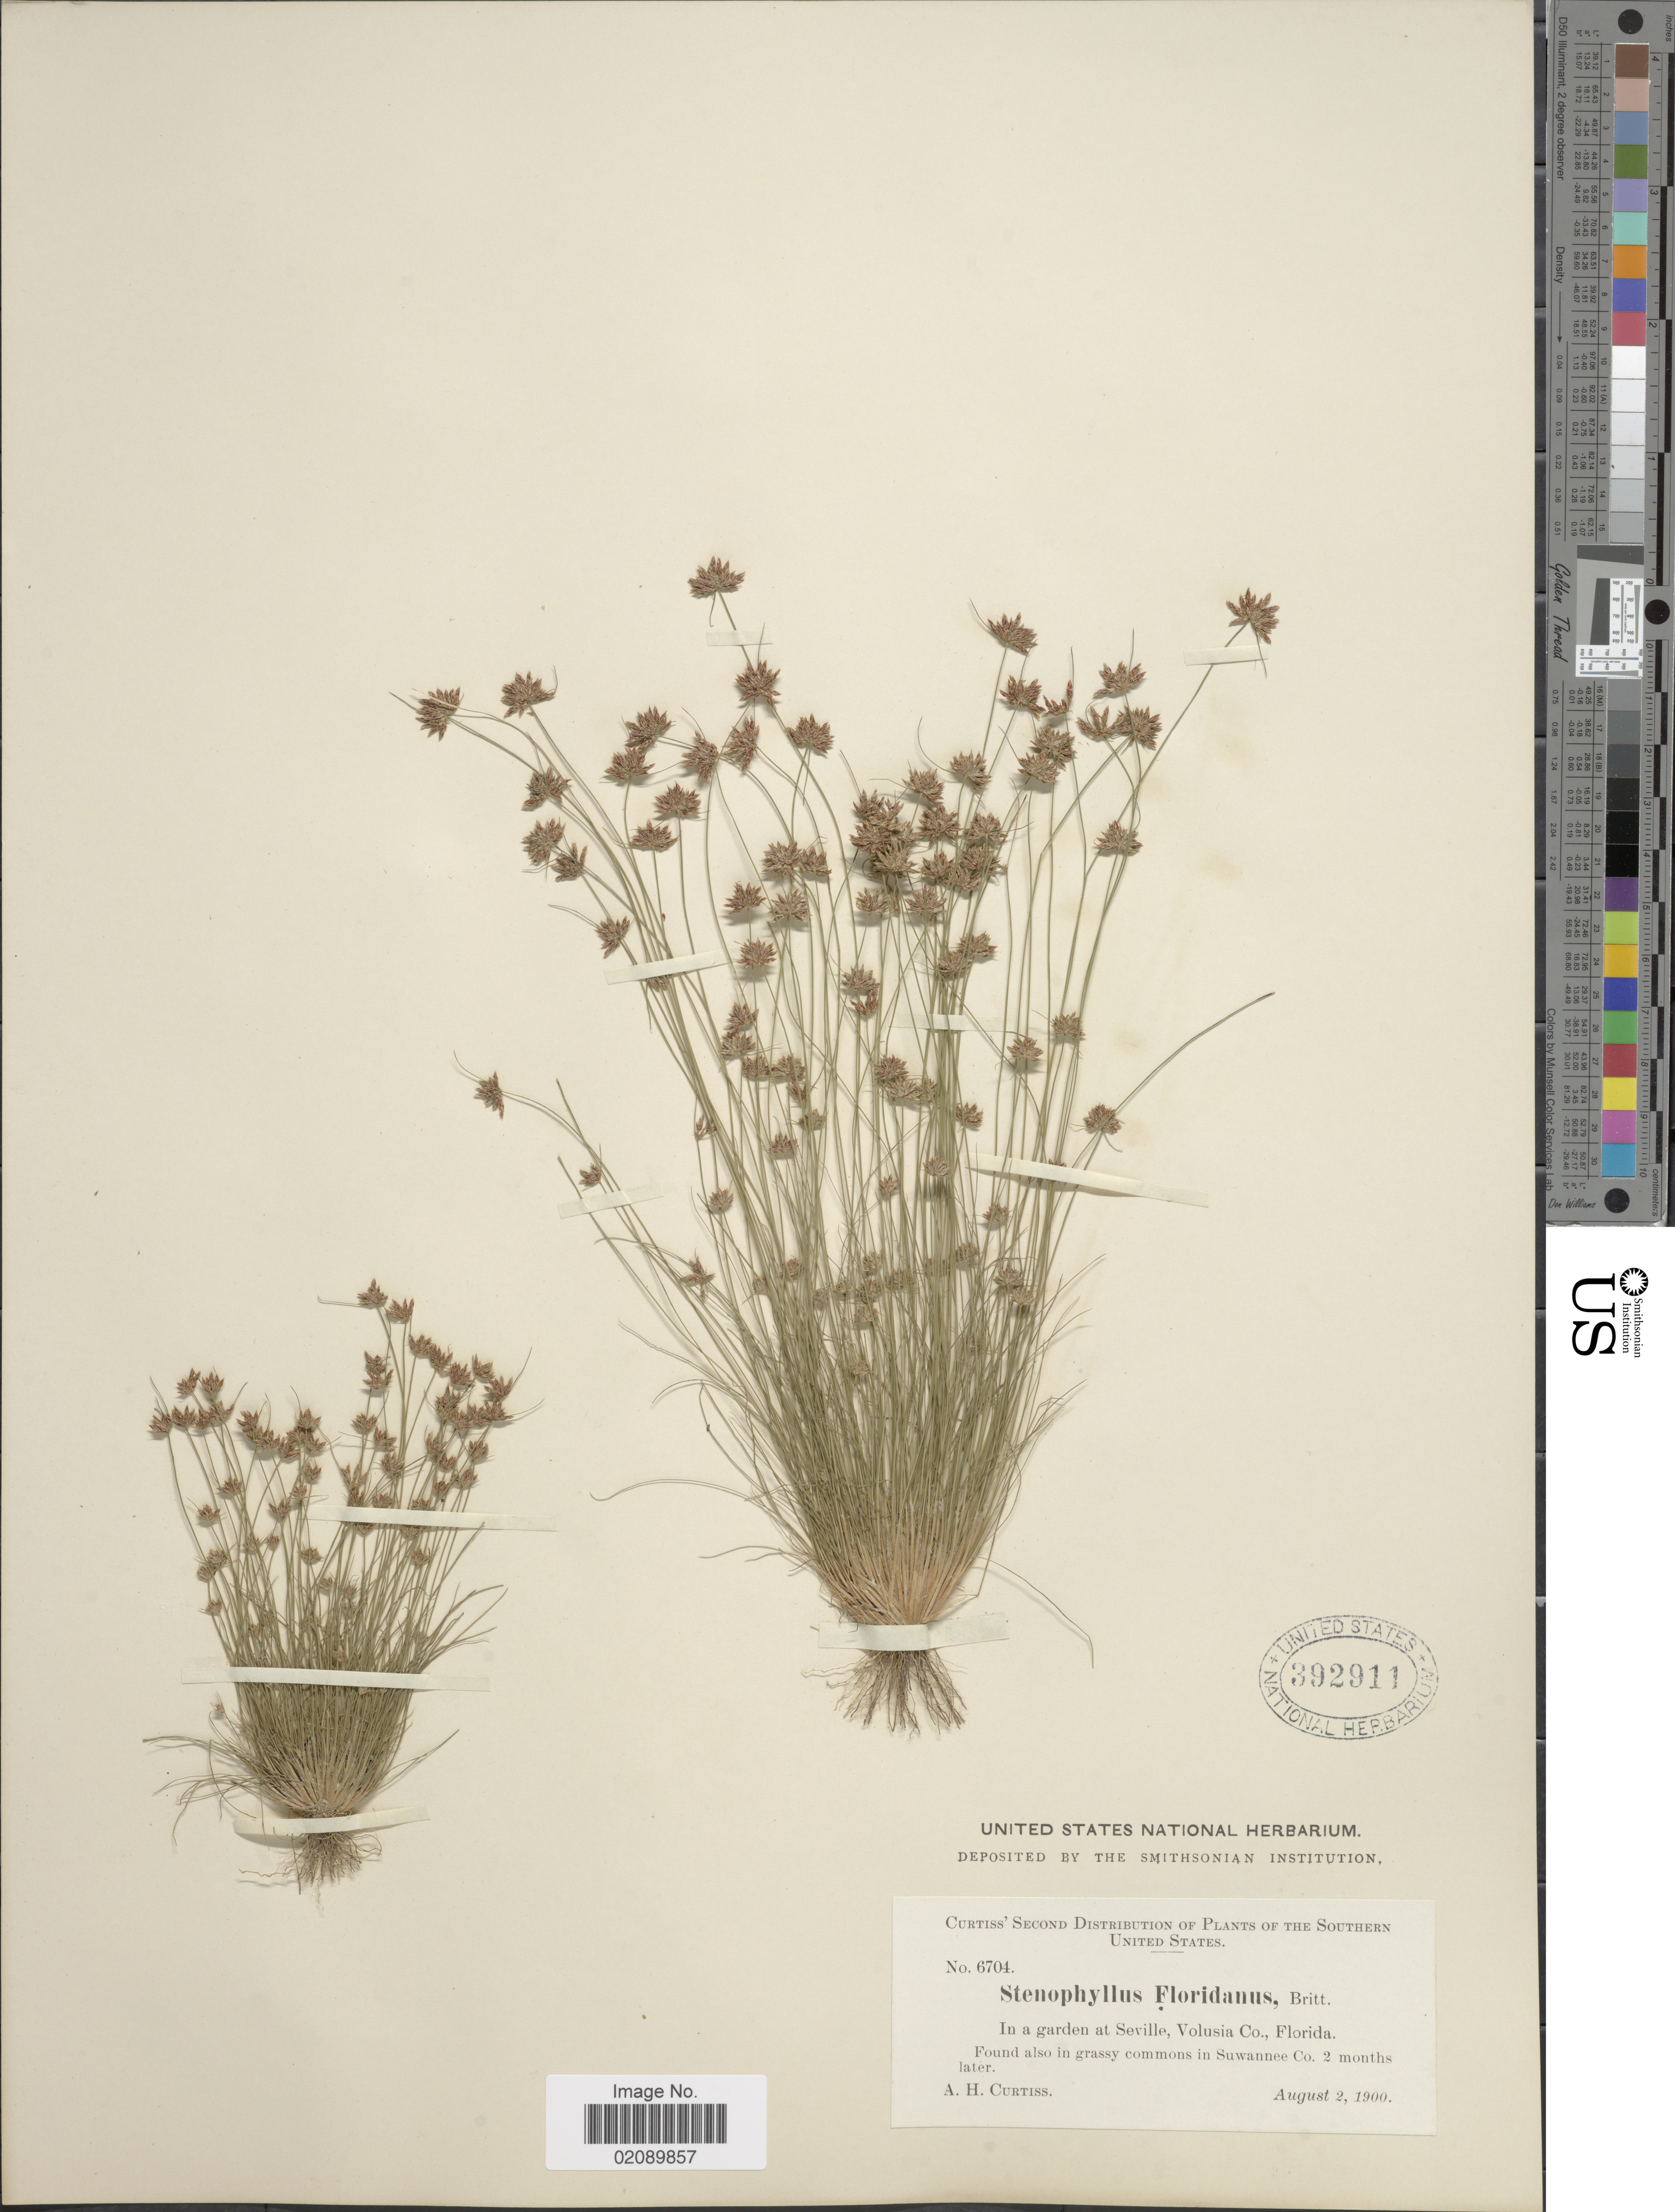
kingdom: Plantae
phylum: Tracheophyta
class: Liliopsida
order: Poales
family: Cyperaceae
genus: Bulbostylis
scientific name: Bulbostylis barbata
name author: (Rottb.) C.B. Clarke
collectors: A. H. Curtiss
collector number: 6704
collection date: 1900-08-02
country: United States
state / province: Florida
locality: In a garden at Seville, Volusia Co. Found also in grassy commons in Suwannee Co.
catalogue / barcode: US 392911